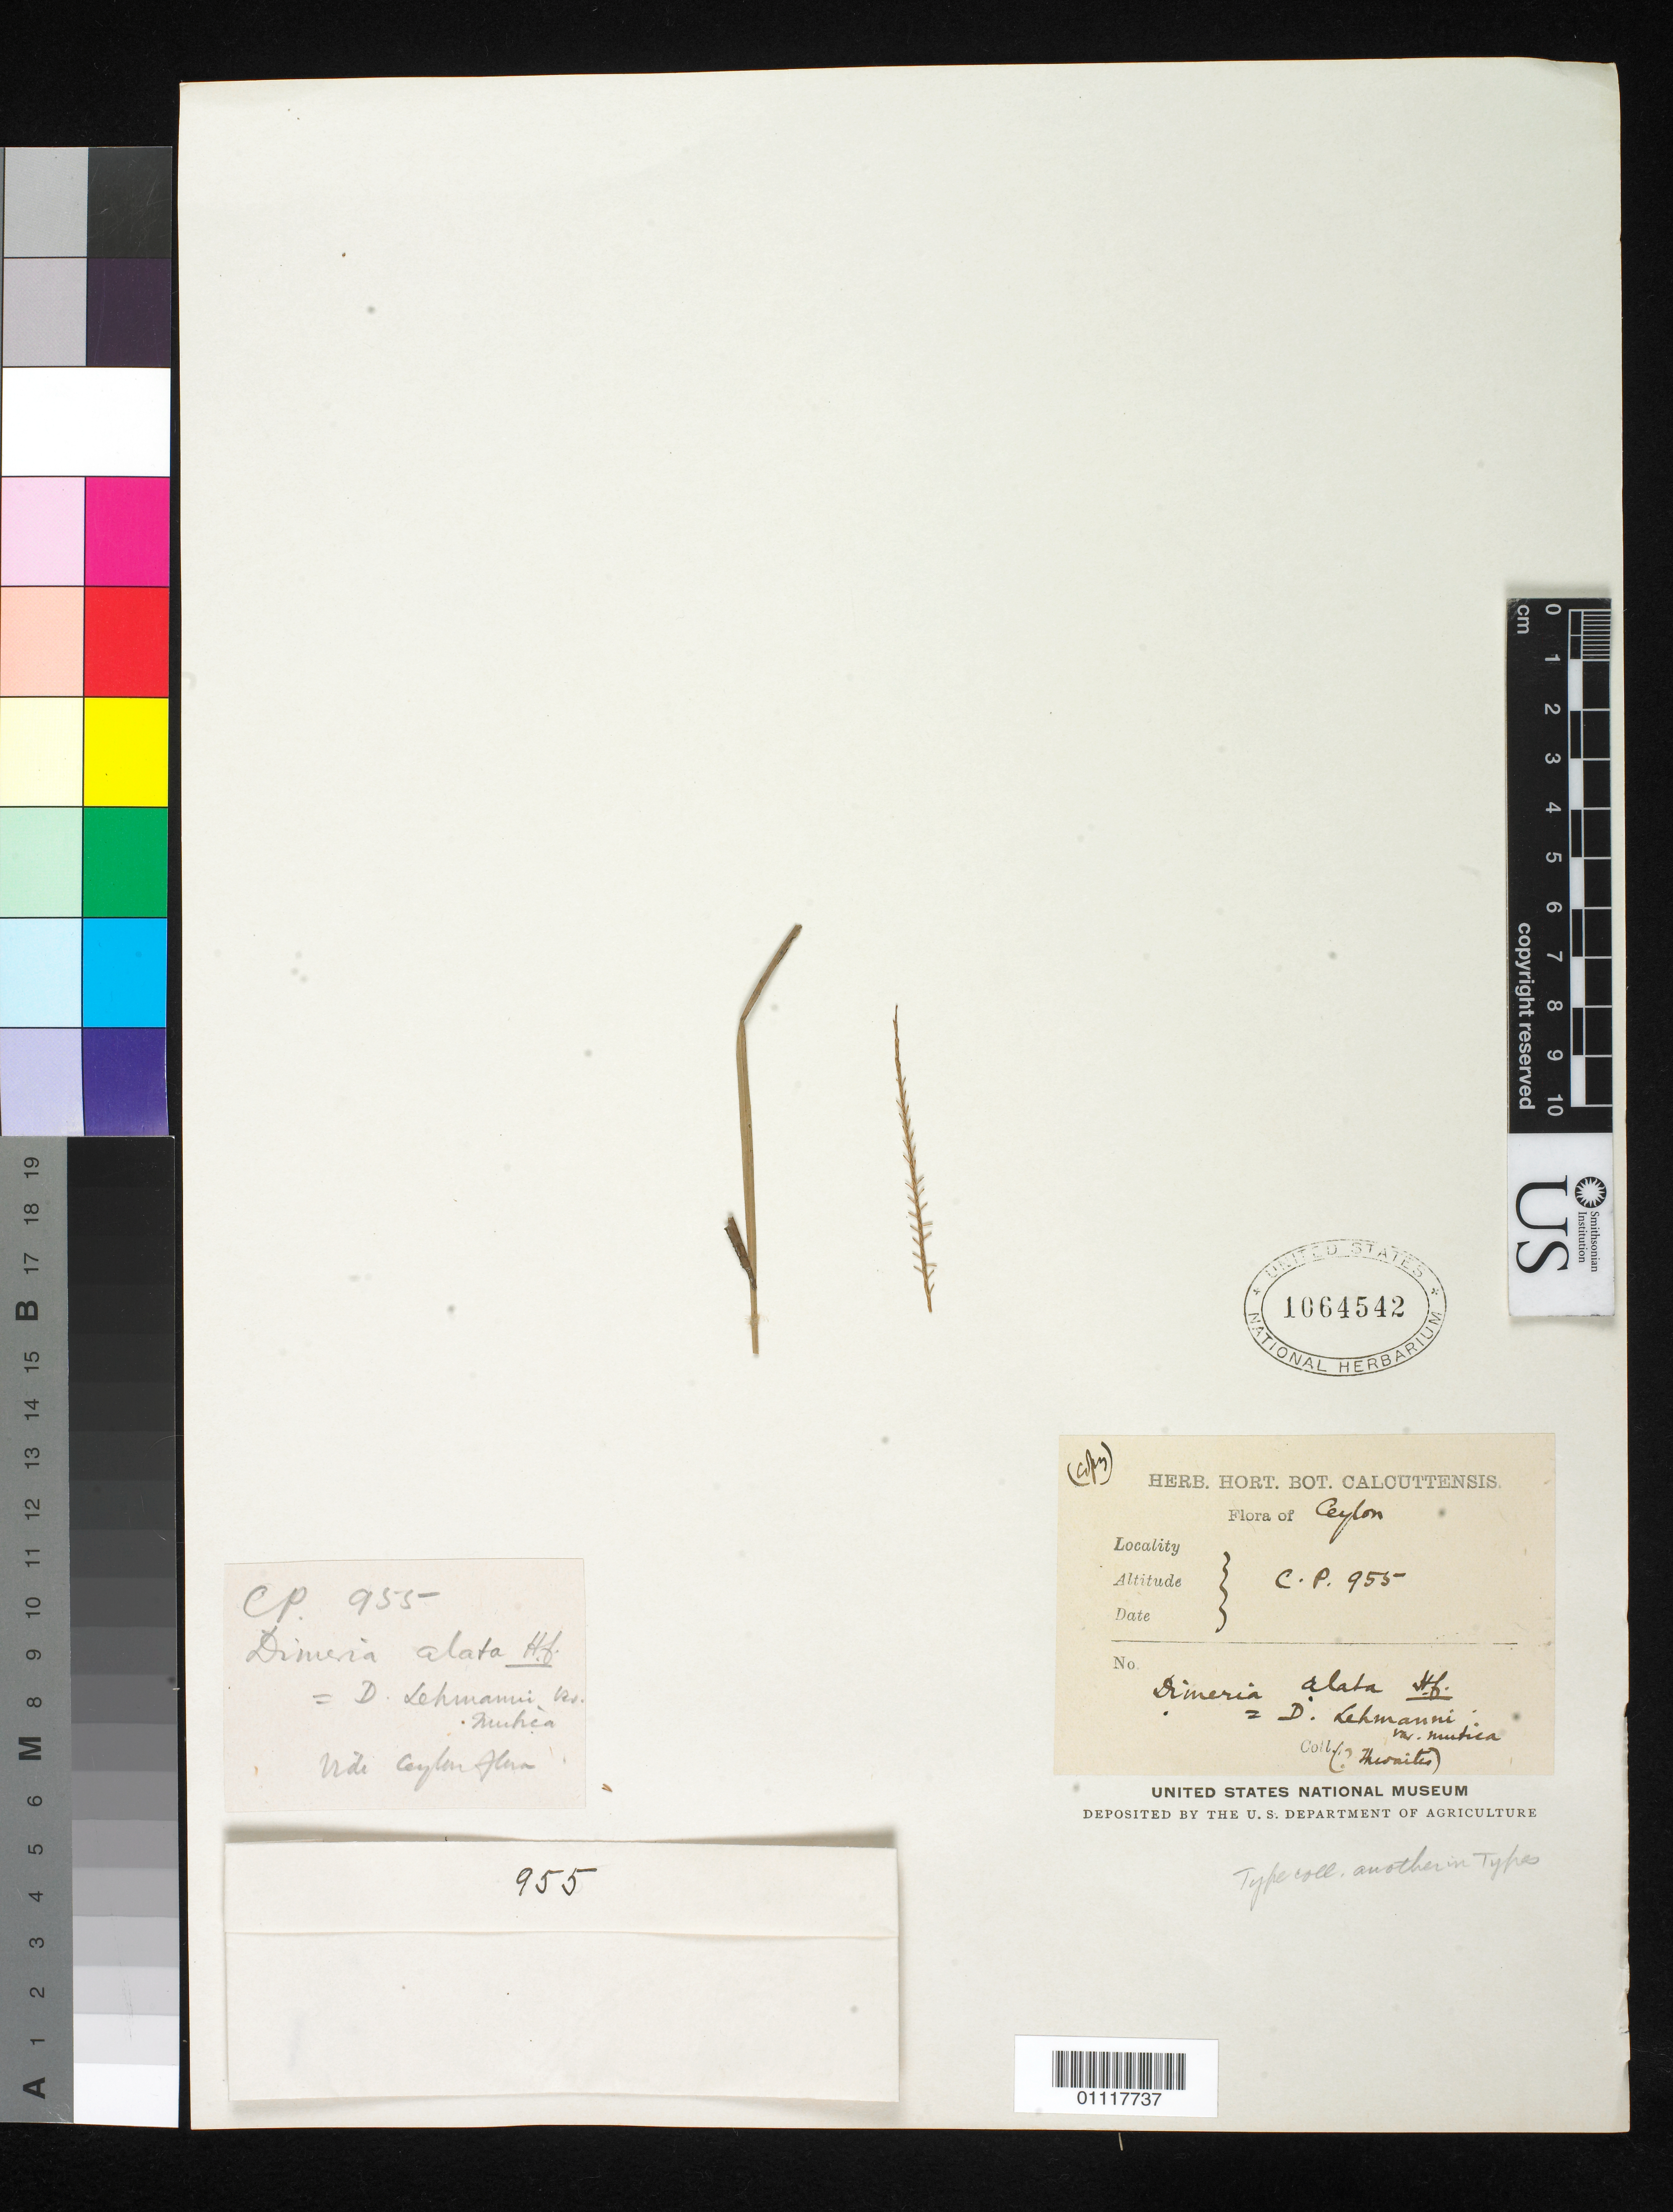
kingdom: Plantae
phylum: Tracheophyta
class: Liliopsida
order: Poales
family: Poaceae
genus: Dimeria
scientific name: Dimeria lehmannii var. mutica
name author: Hack.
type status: Syntype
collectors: G. H. K. Thwaites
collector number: c. p. 955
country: Sri Lanka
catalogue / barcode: US 1064542